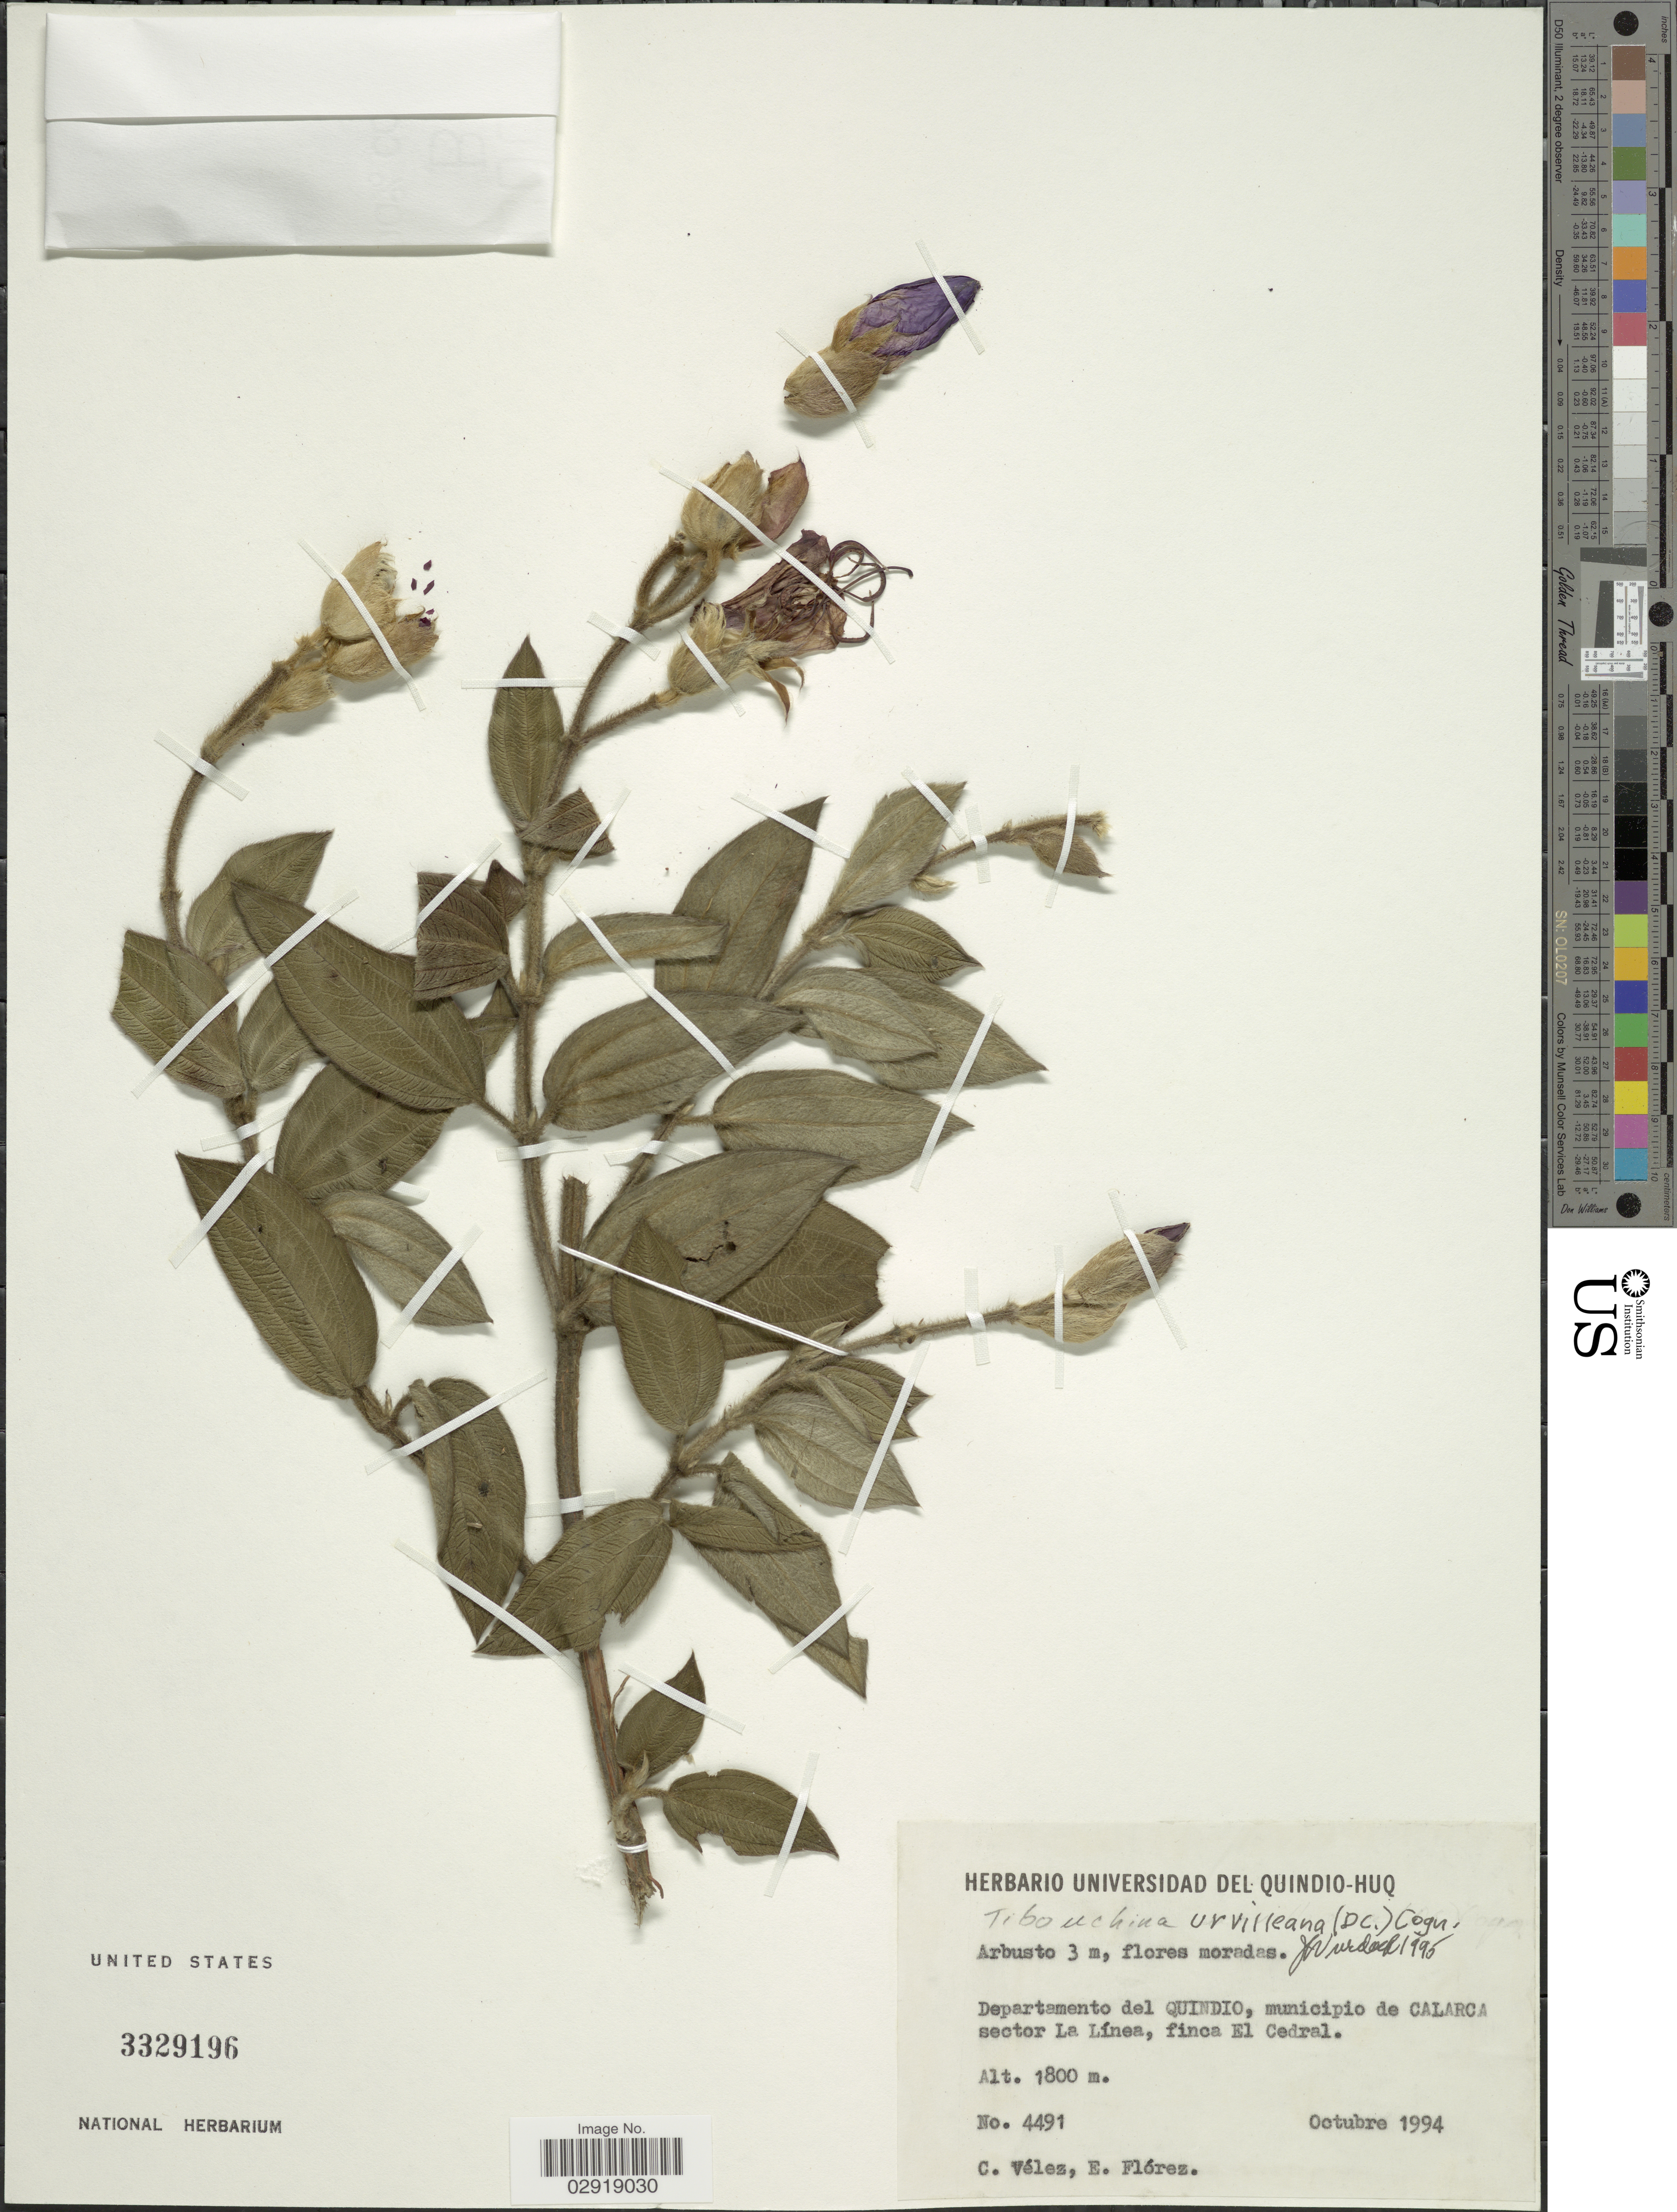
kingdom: Plantae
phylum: Tracheophyta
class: Magnoliopsida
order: Myrtales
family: Melastomataceae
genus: Pleroma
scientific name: Pleroma urvilleanum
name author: (DC.) P.J.F. Guim. & Michelang.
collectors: C. Velez & E. Flórez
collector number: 4491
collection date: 1994-10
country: Colombia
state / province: Quindío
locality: Departamento del Quindio, municipio de Calarca sector La Línea, finca El Cedral.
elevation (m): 1800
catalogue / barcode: US 3329196